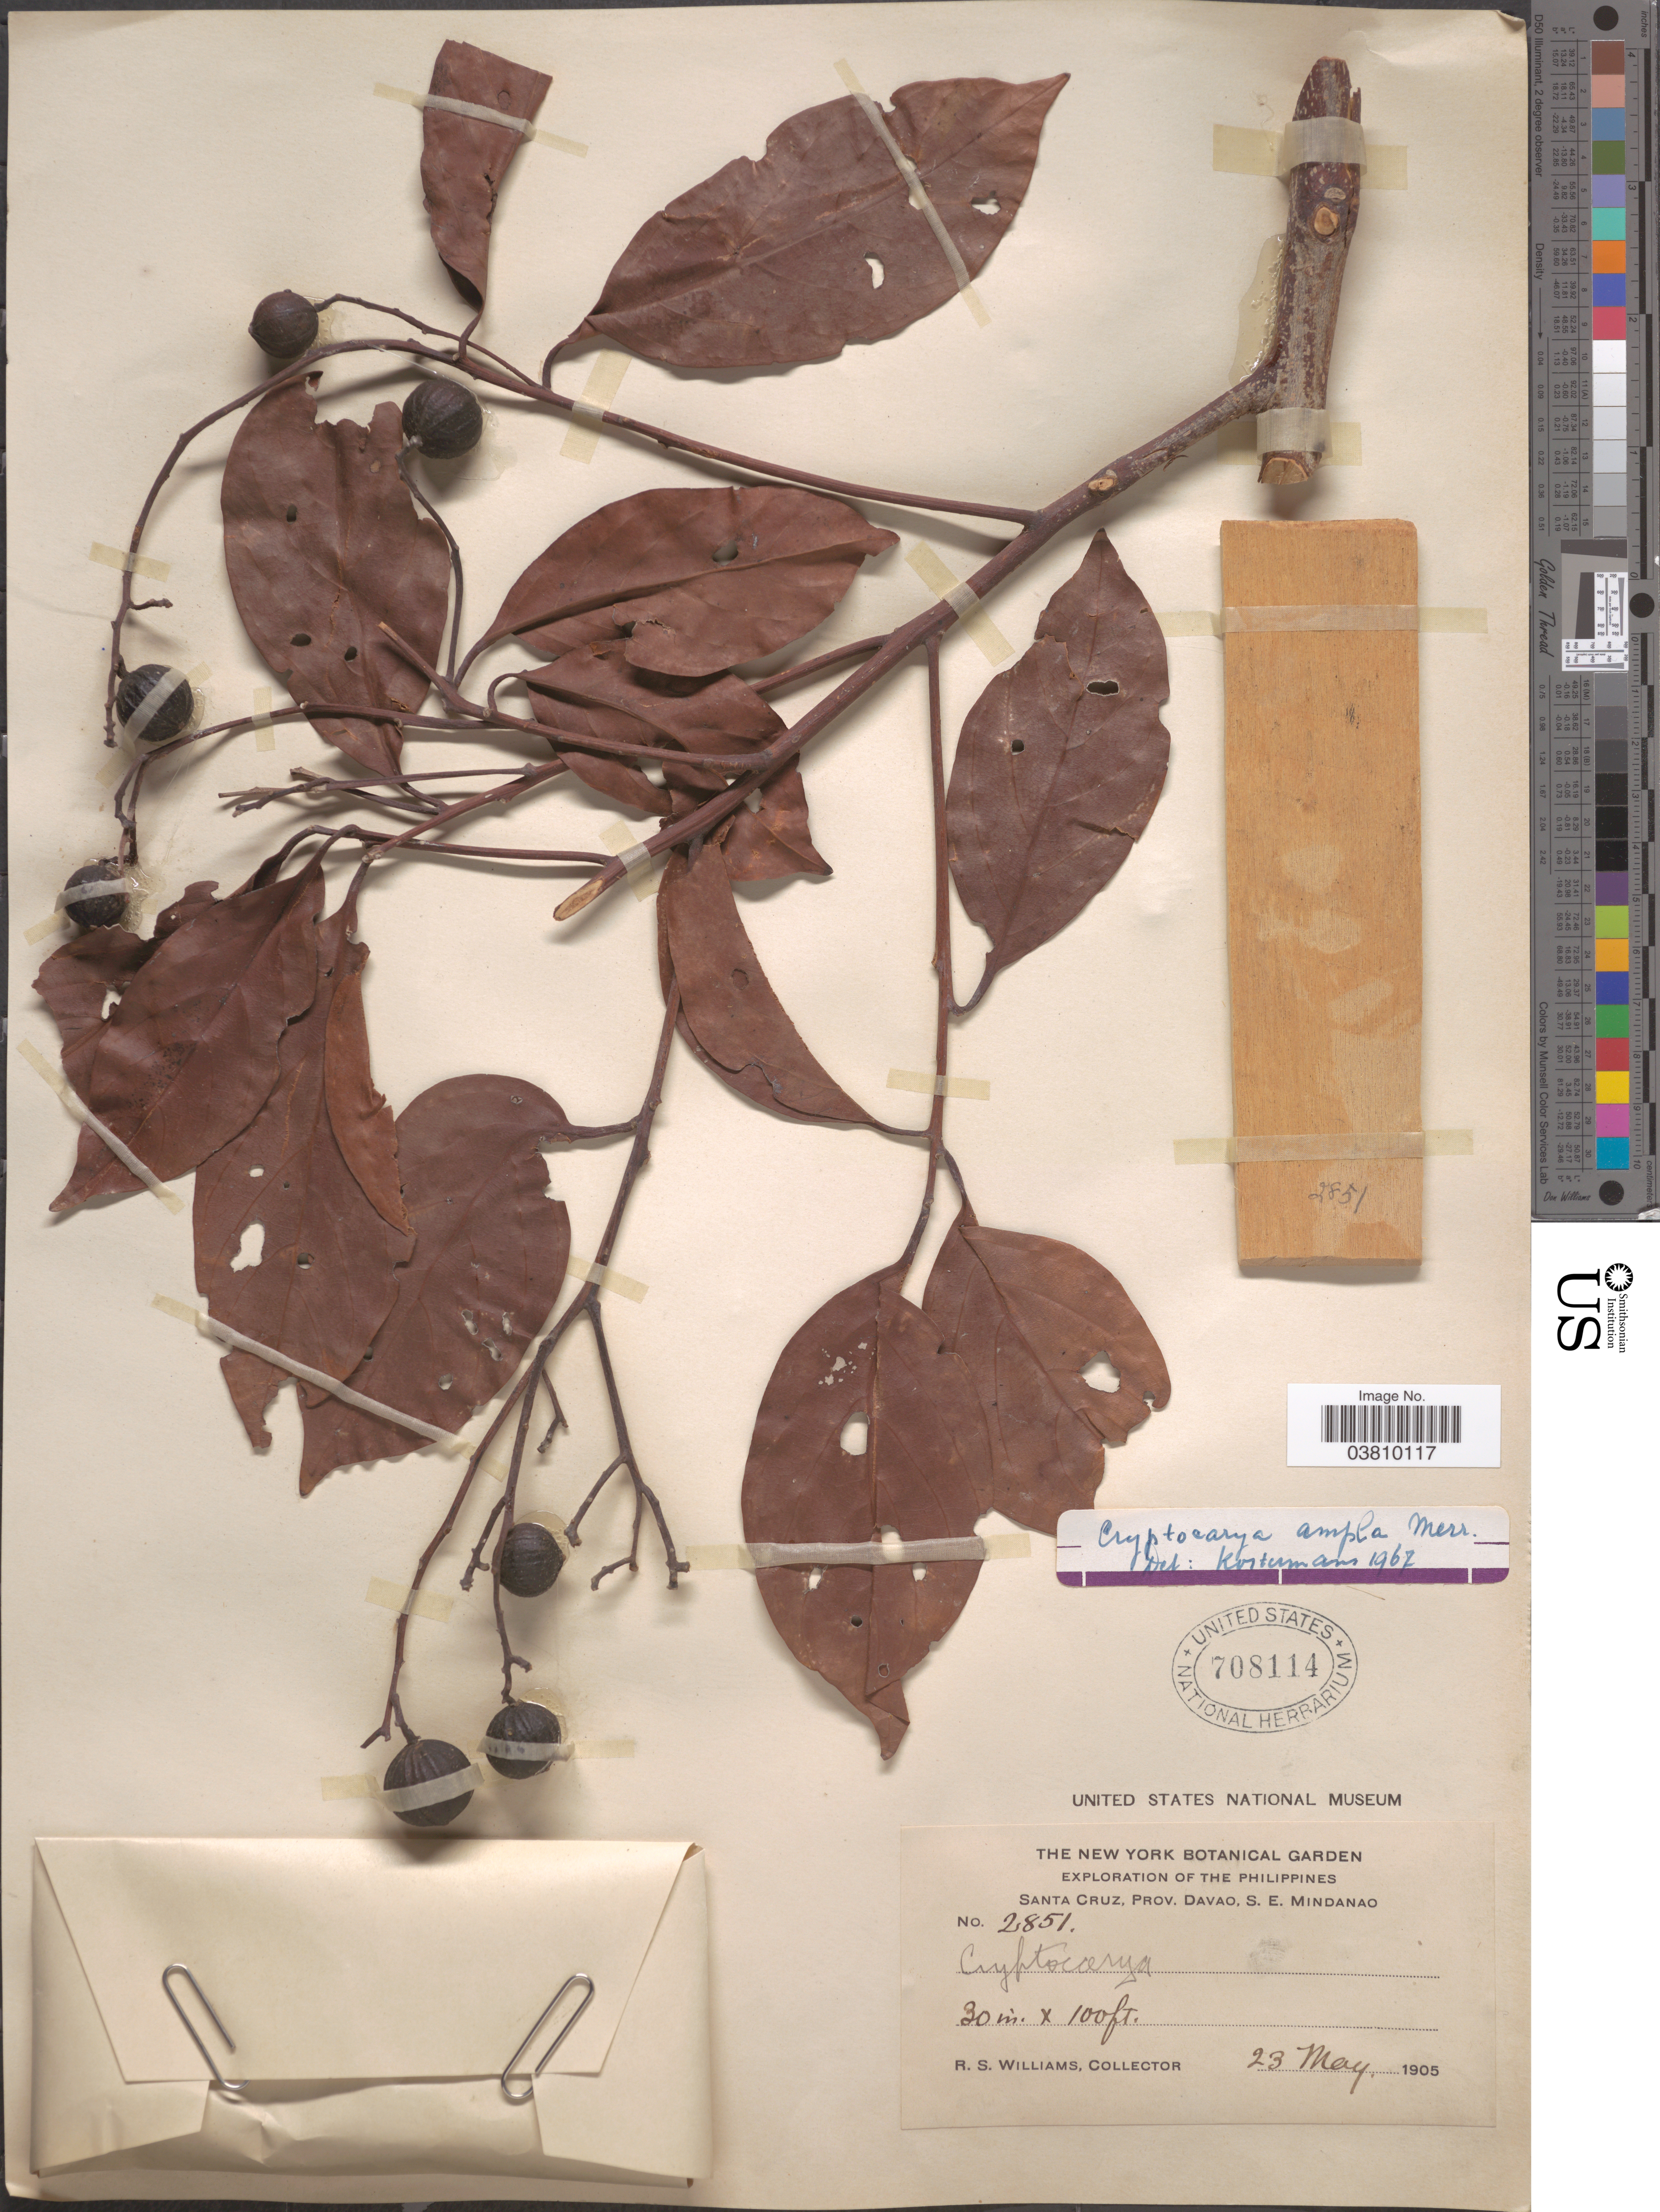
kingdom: Plantae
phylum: Tracheophyta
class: Magnoliopsida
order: Laurales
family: Lauraceae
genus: Cryptocarya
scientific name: Cryptocarya ampla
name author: Merr.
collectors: R. S. Williams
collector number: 2851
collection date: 1905-05-23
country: Philippines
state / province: Davao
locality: Santa Cruz, Prov. Davao, S. E. Mindanao.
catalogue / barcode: US 708114